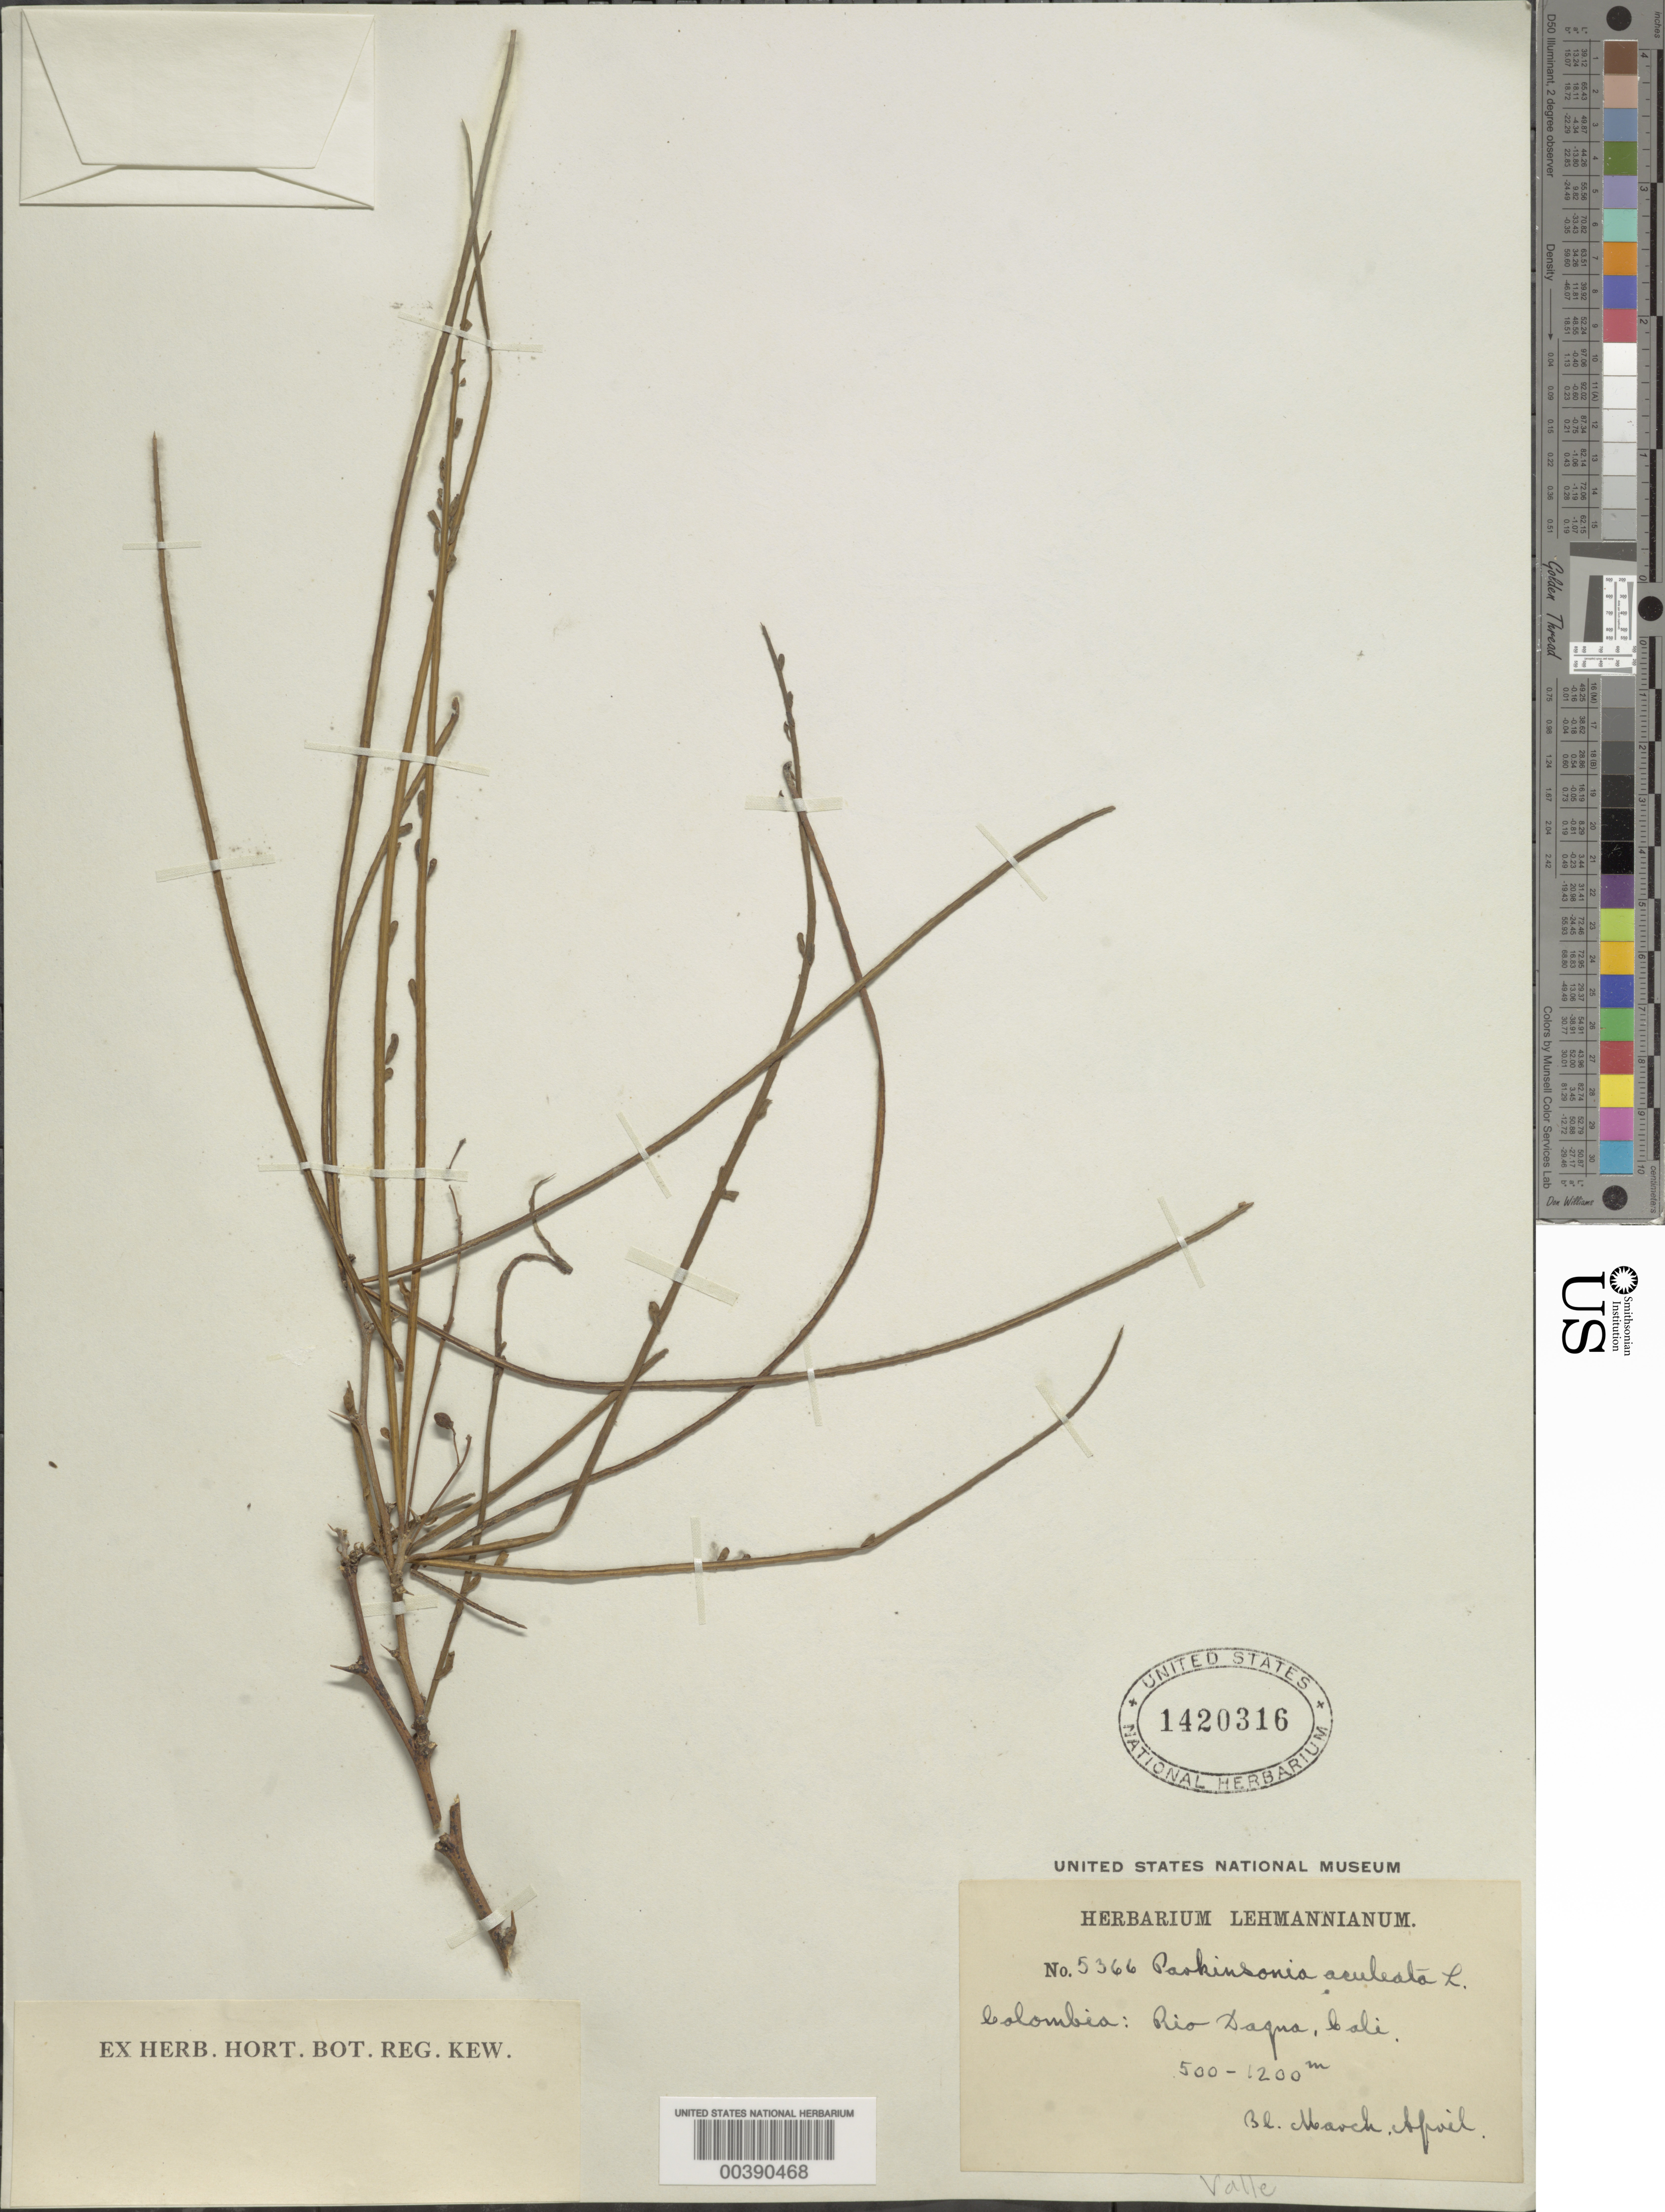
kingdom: Plantae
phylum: Tracheophyta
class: Magnoliopsida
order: Fabales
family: Fabaceae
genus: Parkinsonia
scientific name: Parkinsonia aculeata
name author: L.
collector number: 5366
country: Colombia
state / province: Valle del Cauca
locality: Rio Dagua; Cali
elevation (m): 500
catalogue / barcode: US 1420316